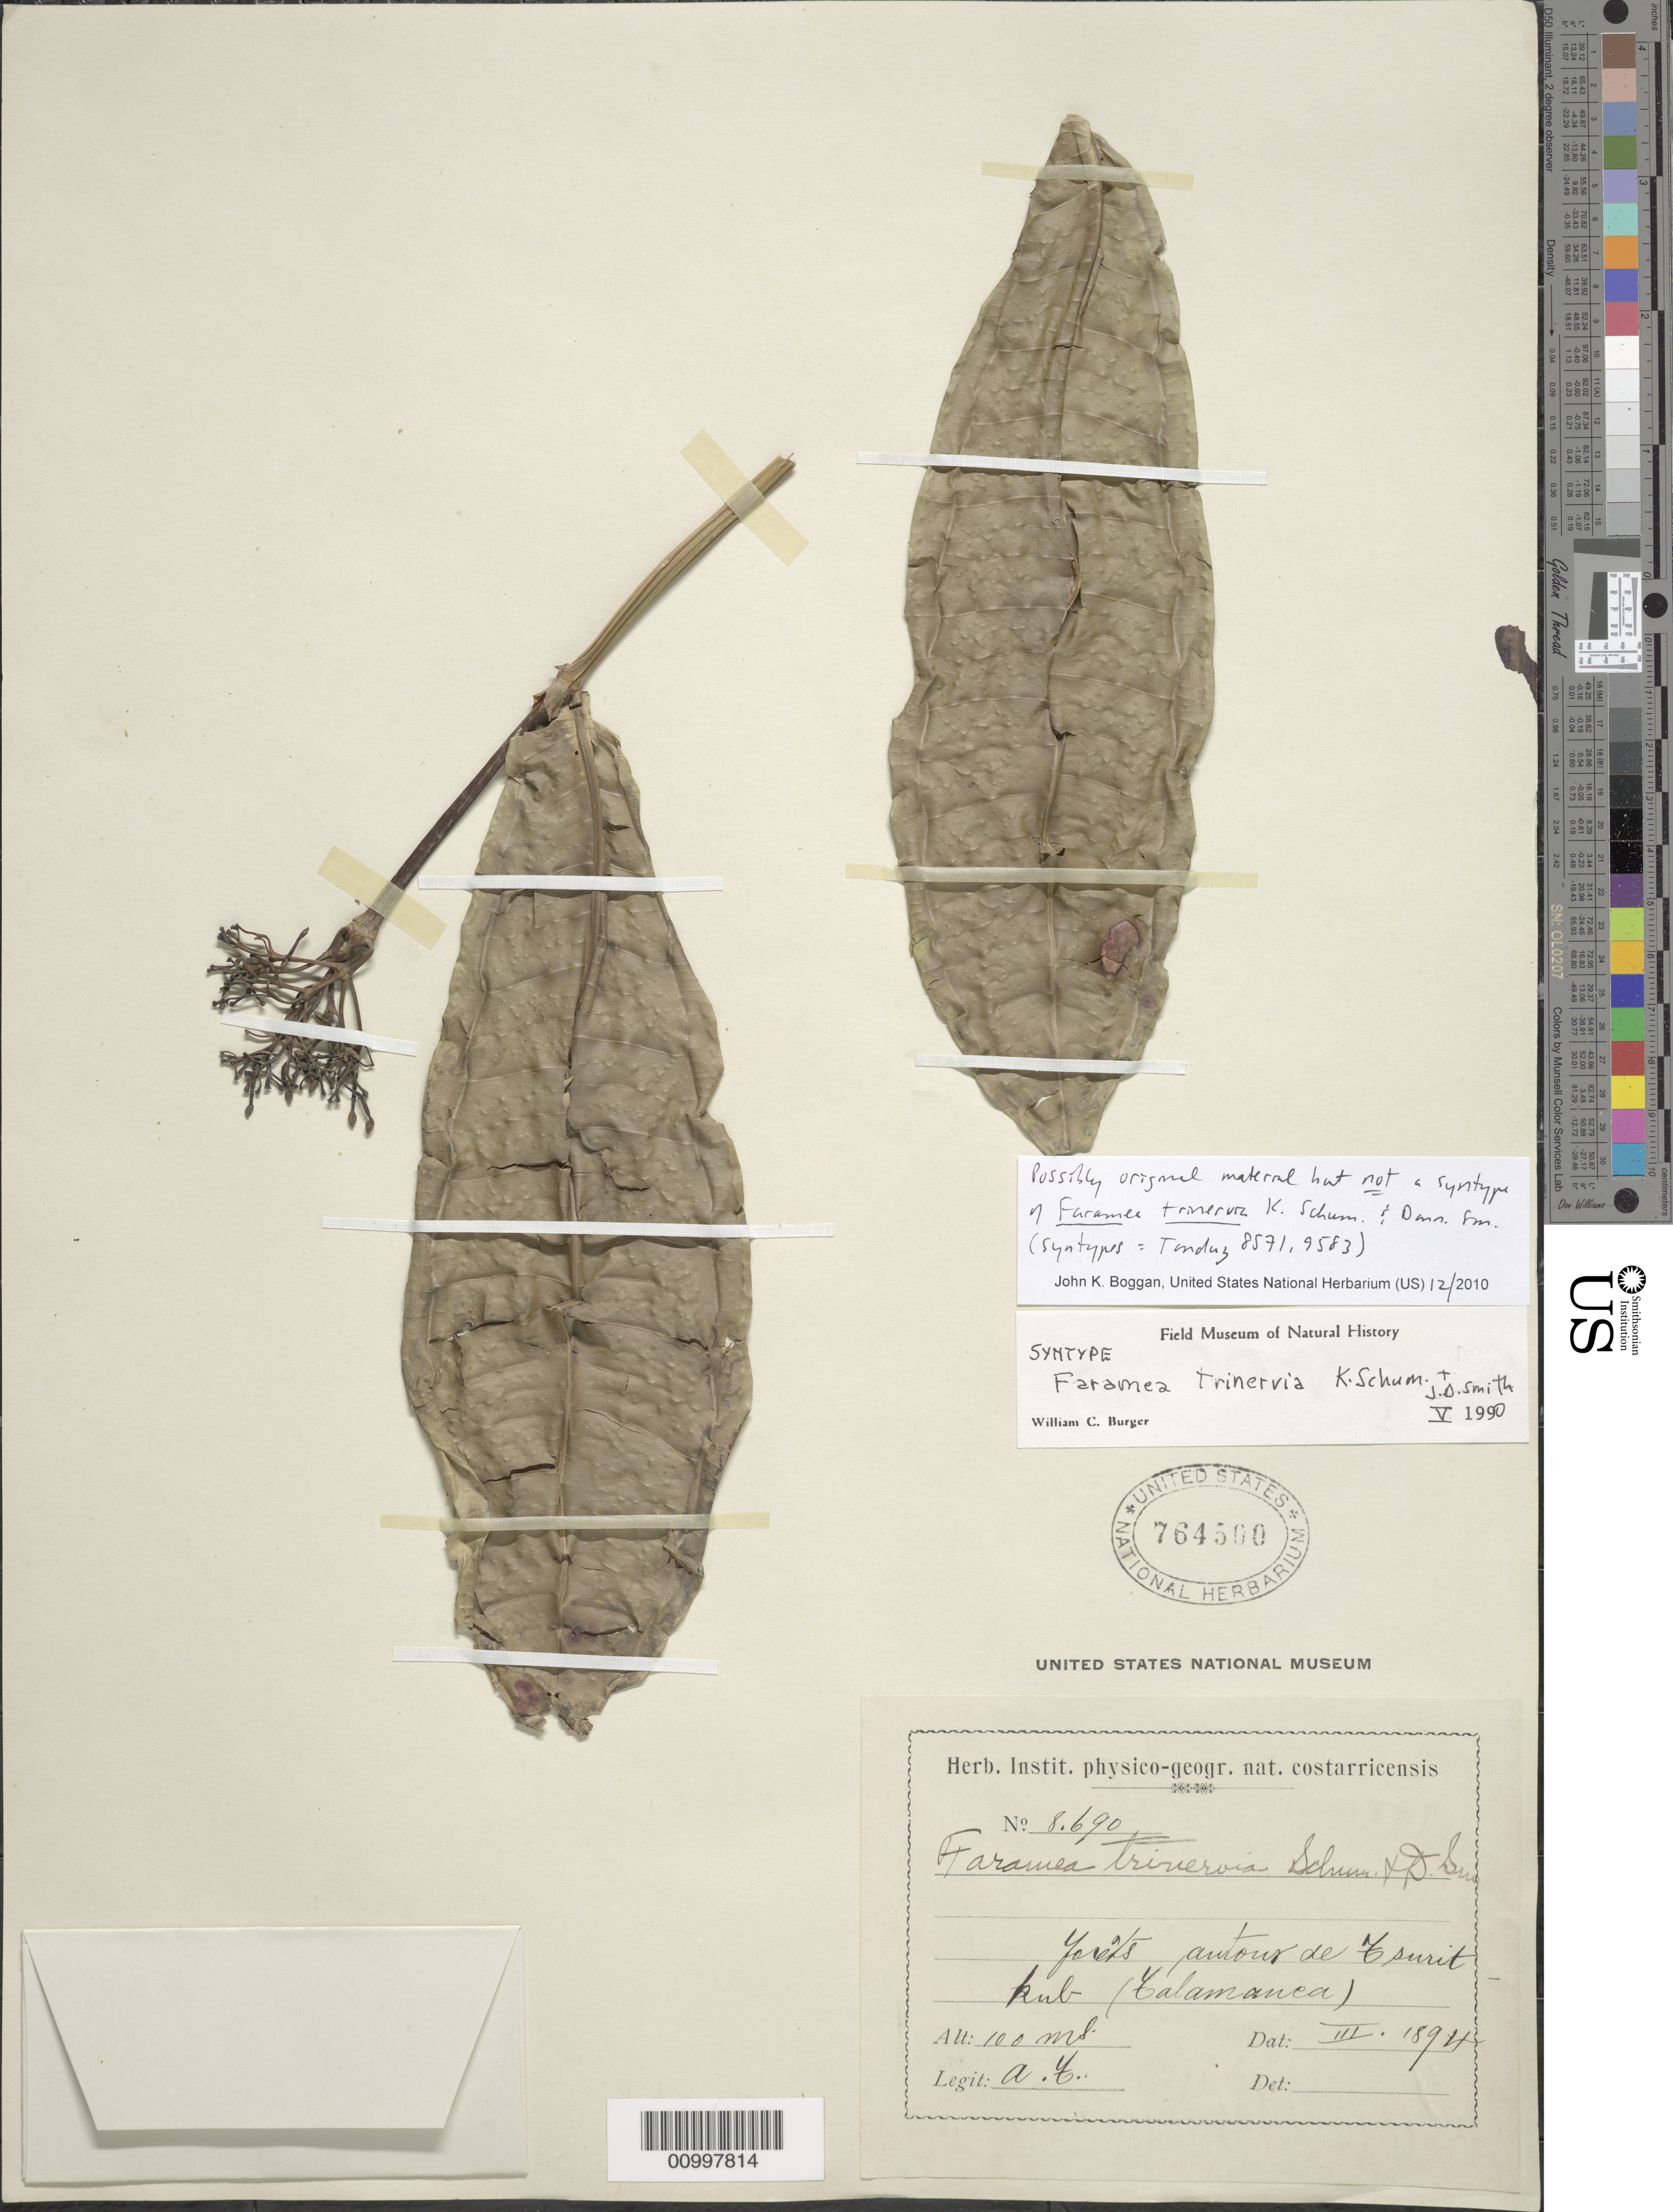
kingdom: Plantae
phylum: Tracheophyta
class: Magnoliopsida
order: Gentianales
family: Rubiaceae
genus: Faramea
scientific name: Faramea trinervia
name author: K. Schum. & Donn. Sm.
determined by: Boggan, J. K., (US), NMNH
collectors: A. Tonduz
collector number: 8690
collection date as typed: Mar 1894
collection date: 1894-03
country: Costa Rica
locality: Talamauca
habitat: Forest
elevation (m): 100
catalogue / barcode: US 764500